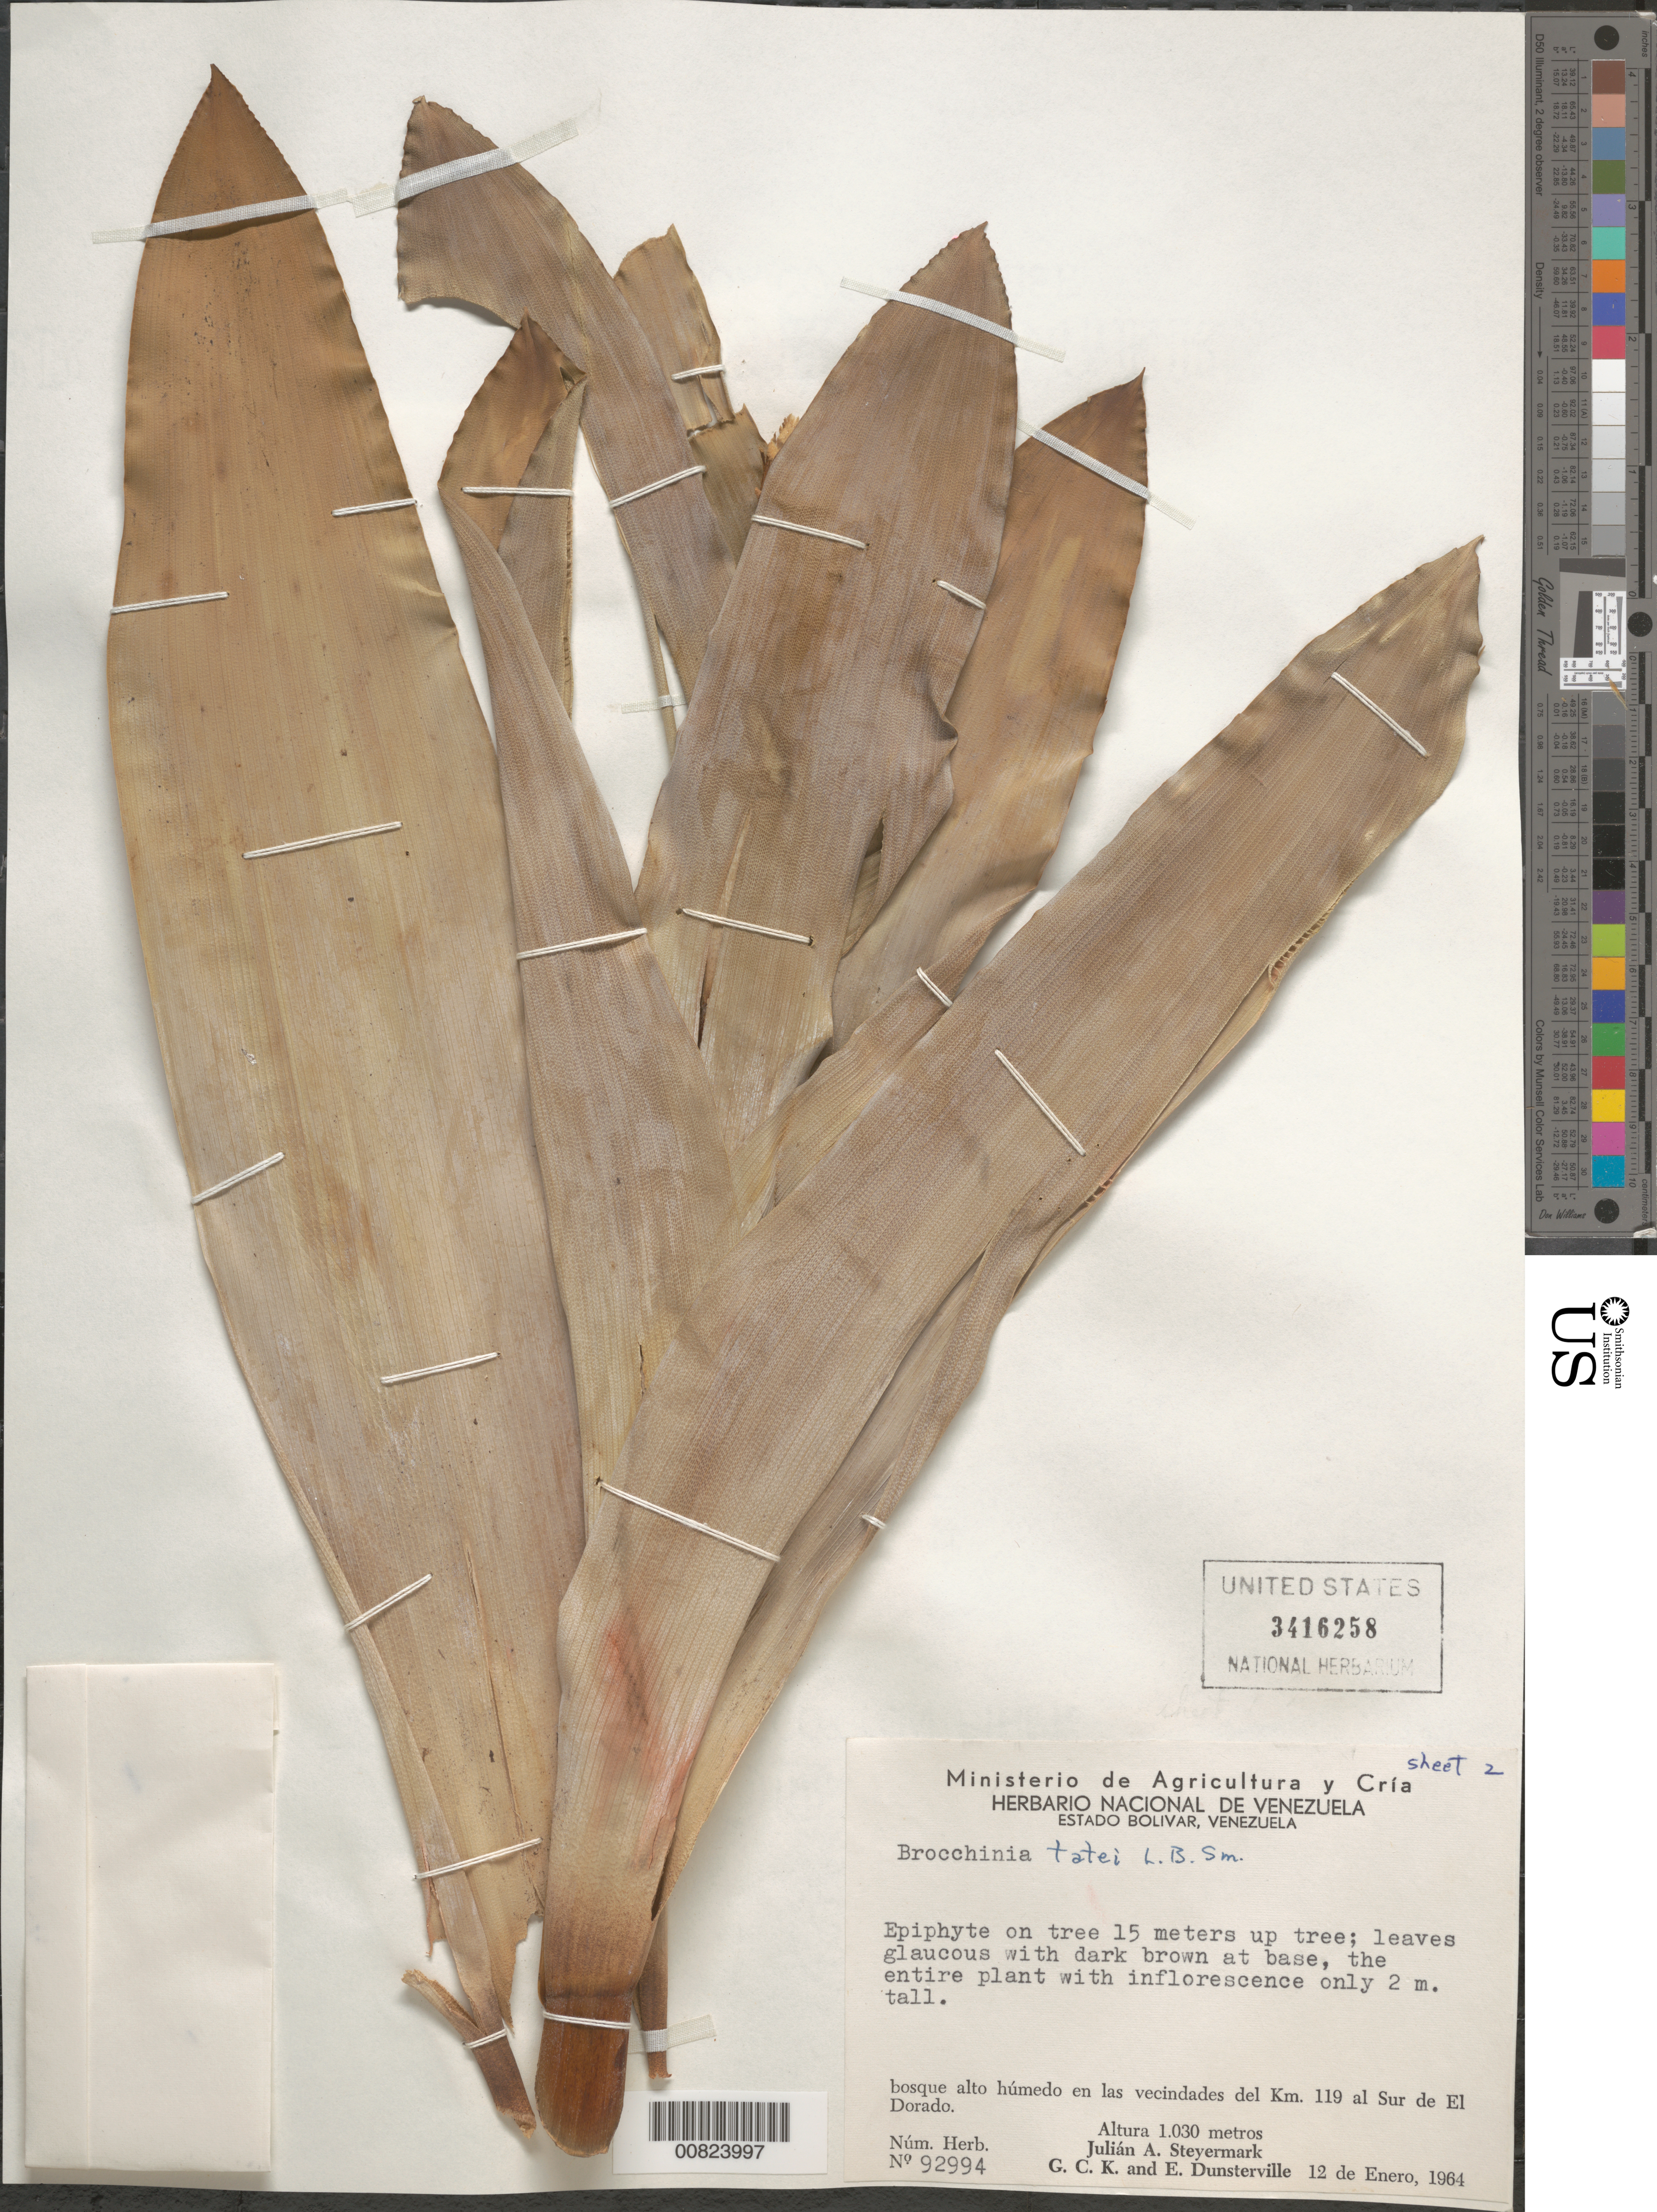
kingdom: Plantae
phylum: Tracheophyta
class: Liliopsida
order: Poales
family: Bromeliaceae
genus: Brocchinia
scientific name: Brocchinia tatei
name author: L.B. Sm.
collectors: J. Steyermark, G. C. K. Dunsterville & E. Dunsterville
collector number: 92994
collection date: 1964-01-12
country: Venezuela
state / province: Bolivar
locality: Bosque alto húmedo en las vecindades del Km. 119 al Sur de El Dorado.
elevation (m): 1030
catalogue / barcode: US 3416258